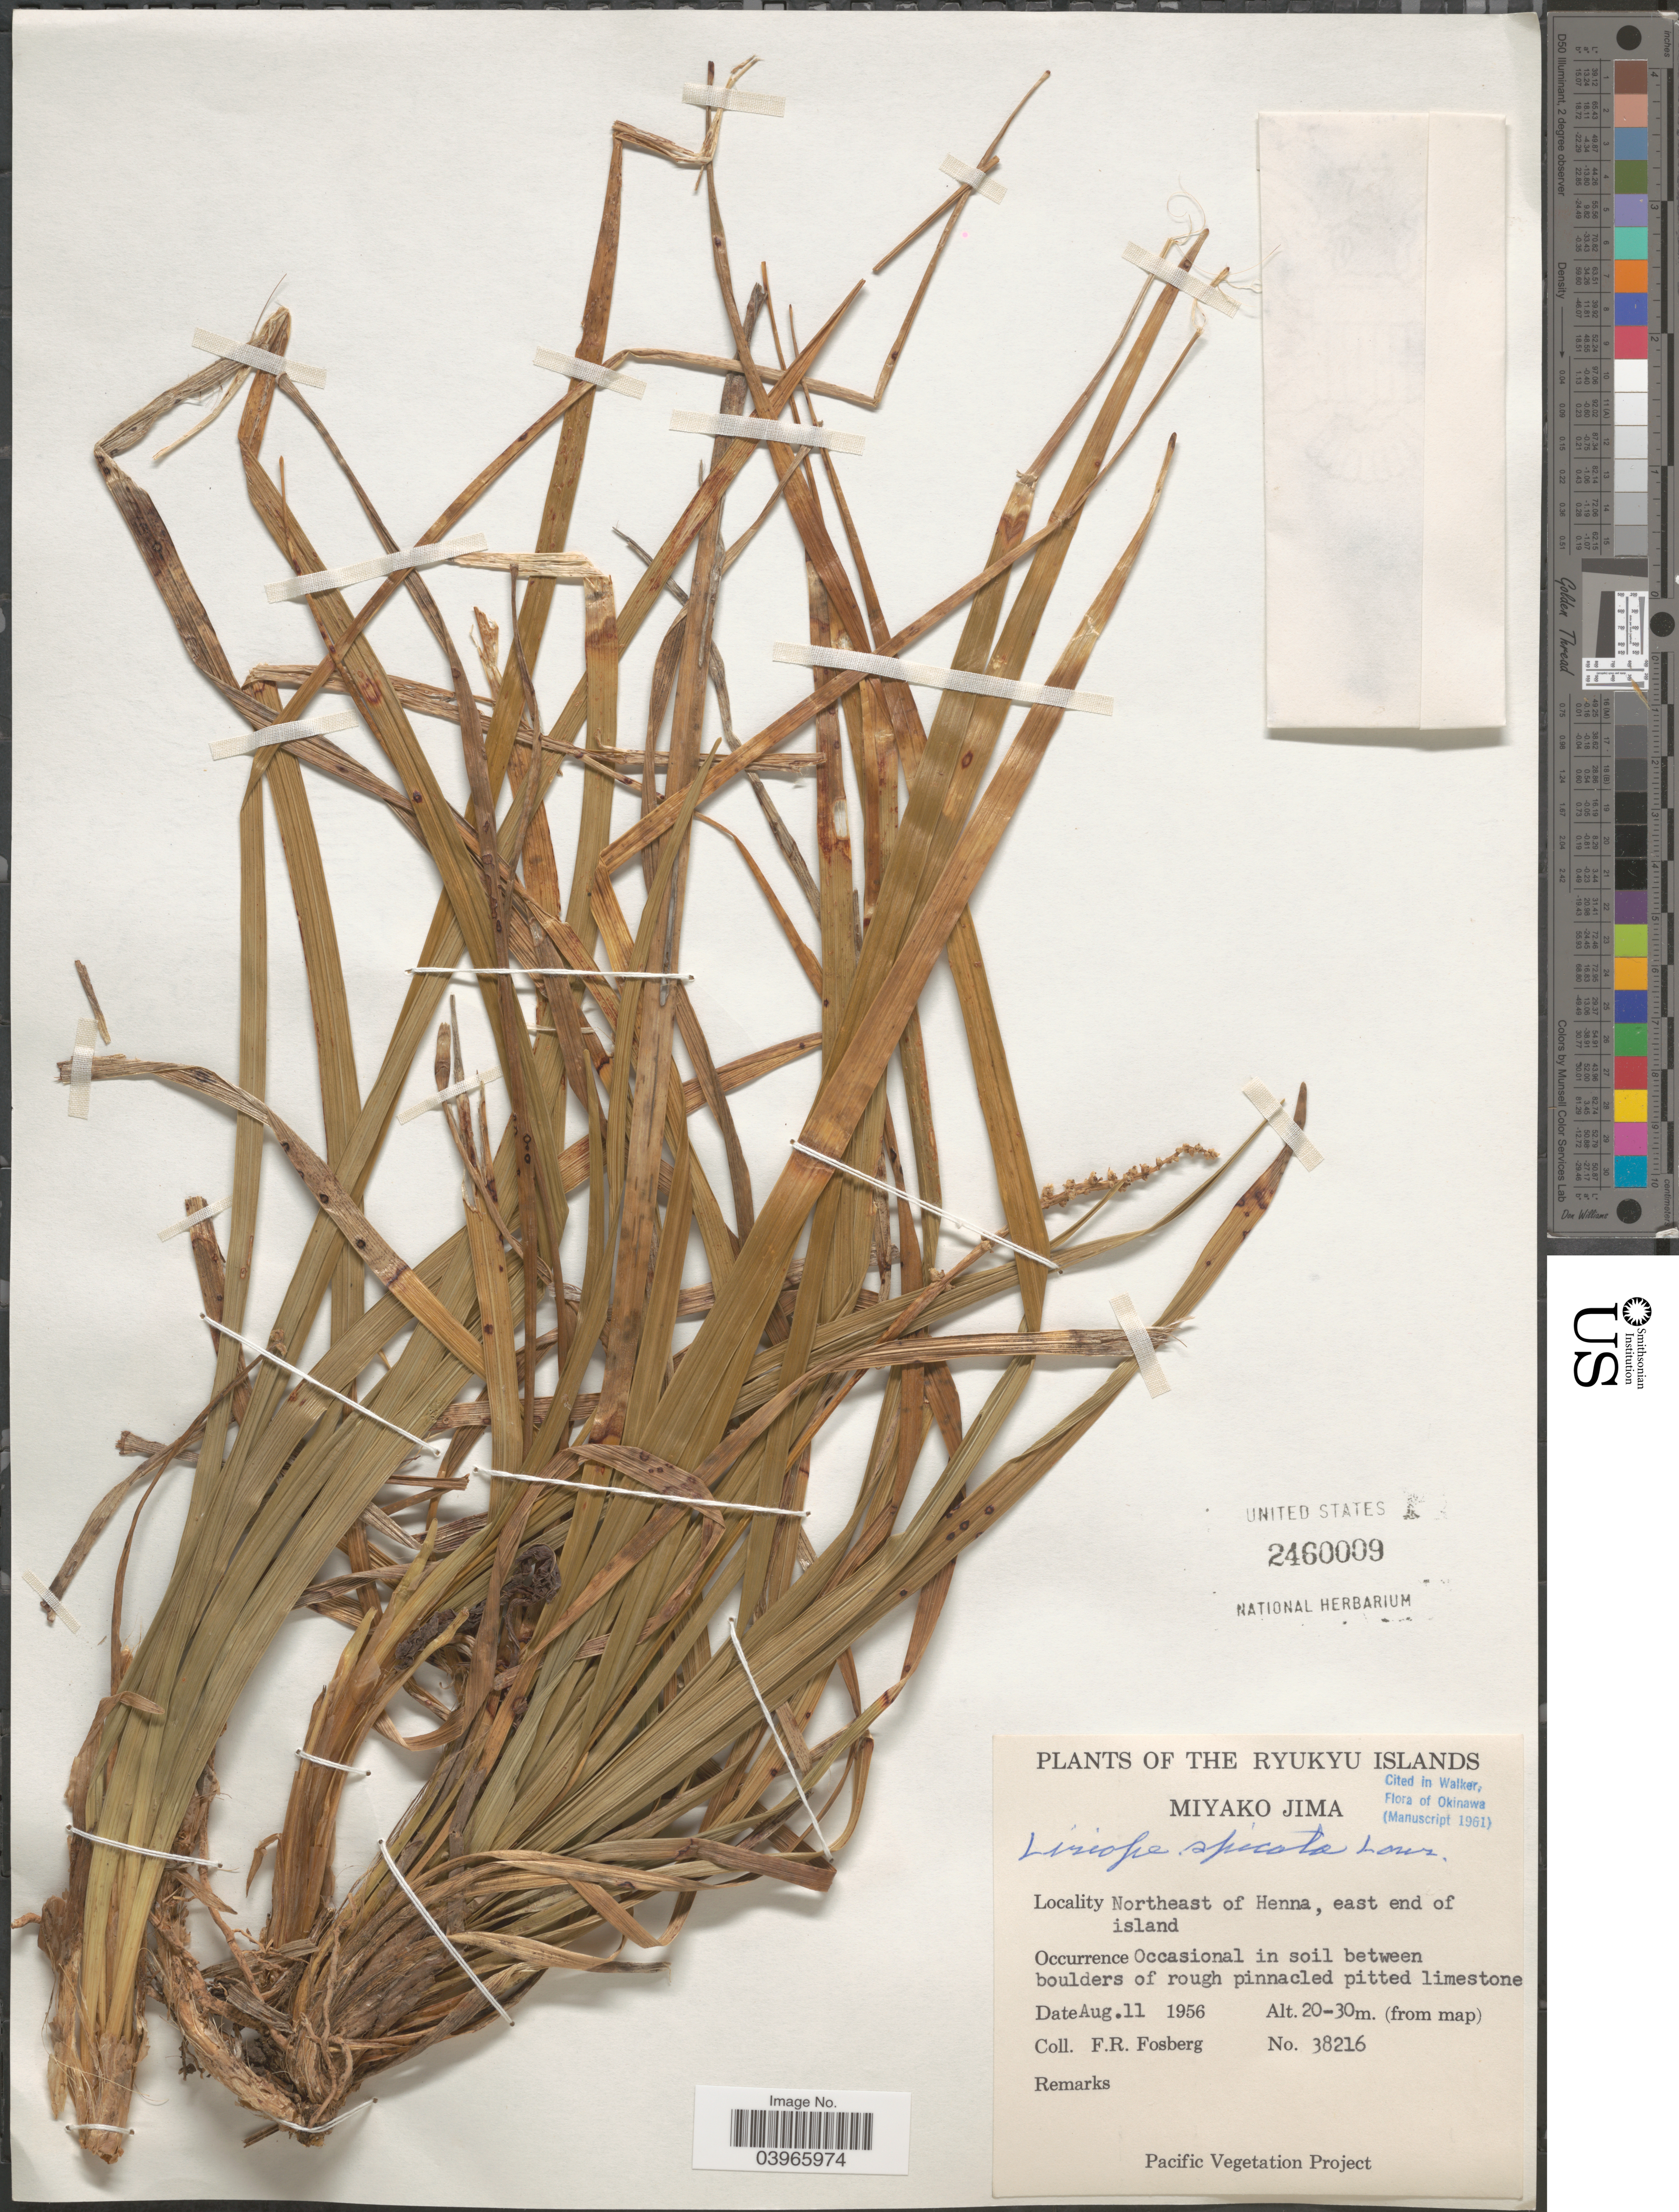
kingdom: Plantae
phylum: Tracheophyta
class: Liliopsida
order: Asparagales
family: Asparagaceae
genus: Liriope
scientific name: Liriope spicata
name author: Lour.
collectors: F. R. Fosberg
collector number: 38216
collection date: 1956-08-11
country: Japan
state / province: Okinawa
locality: The Ryukyu Islands. Miyako Jima. Northeast of Henna, east end of island.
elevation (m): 20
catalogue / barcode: US 2460009